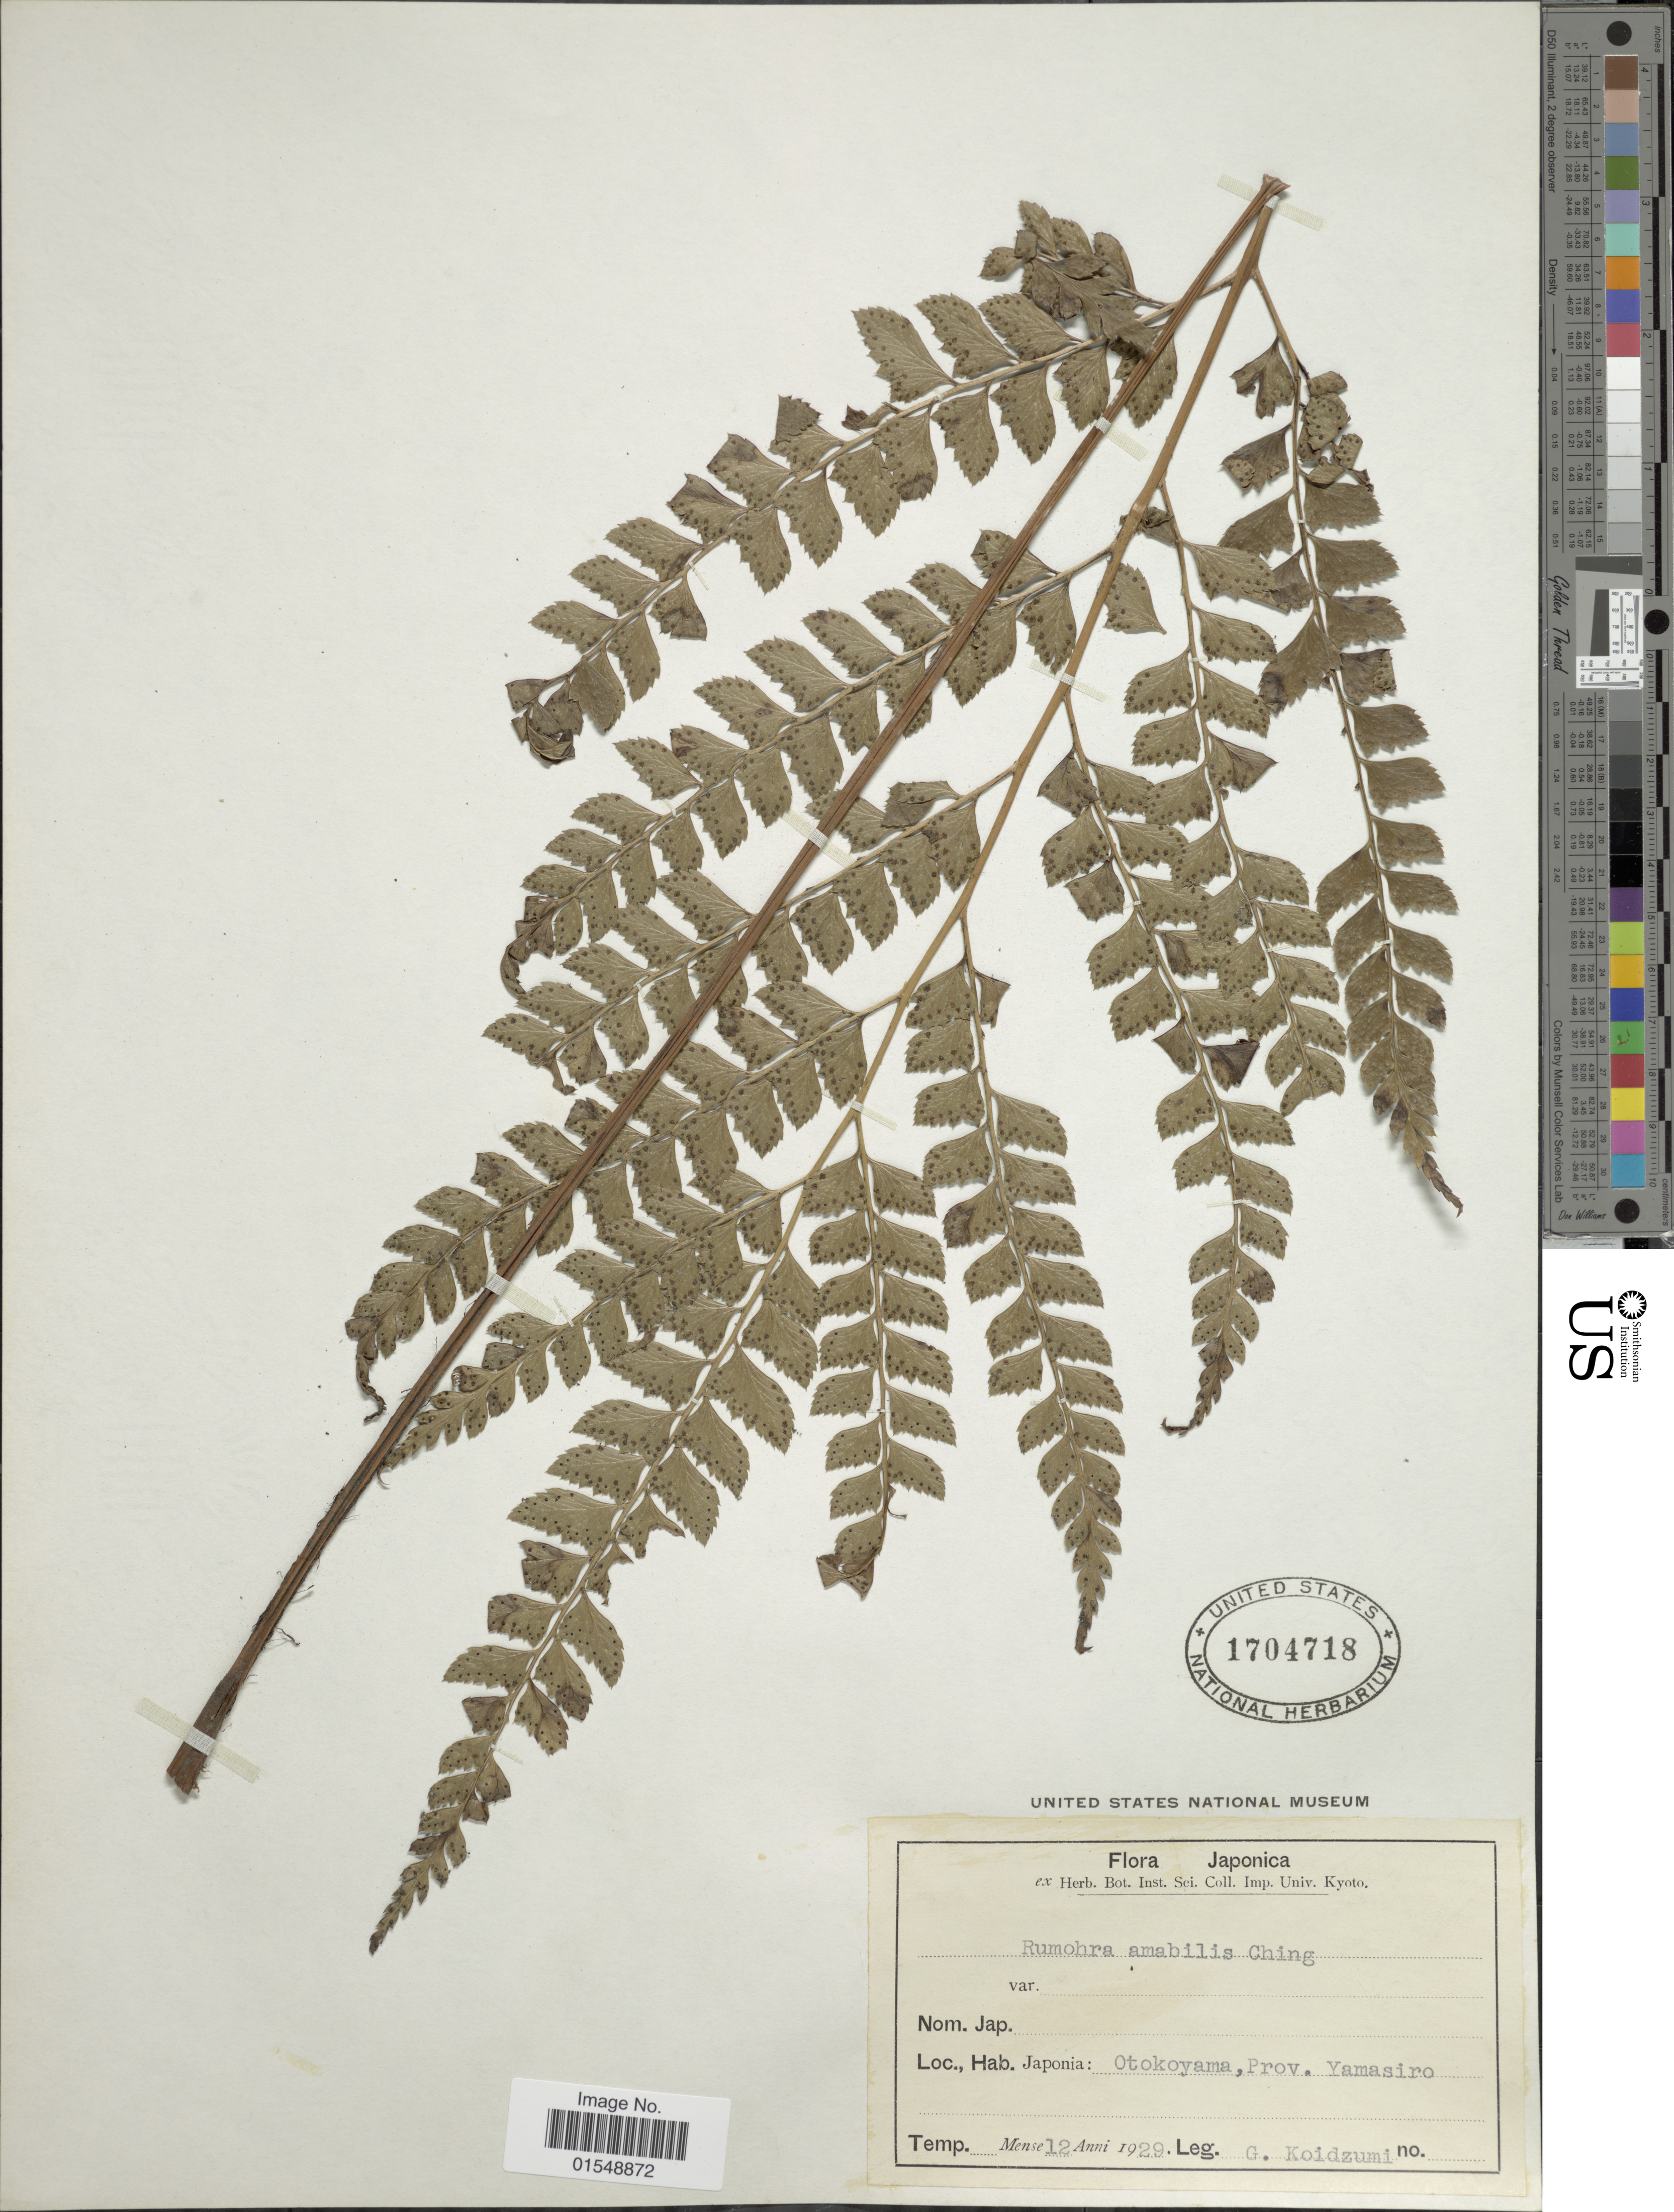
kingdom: Plantae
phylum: Tracheophyta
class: Polypodiopsida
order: Polypodiales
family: Dryopteridaceae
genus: Arachniodes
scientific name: Arachniodes amabilis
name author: (Blume) Tindale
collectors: G. Koidzumi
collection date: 1929-12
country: Japan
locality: Otokoyama, Prov. Yamasiro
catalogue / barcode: US 1704718